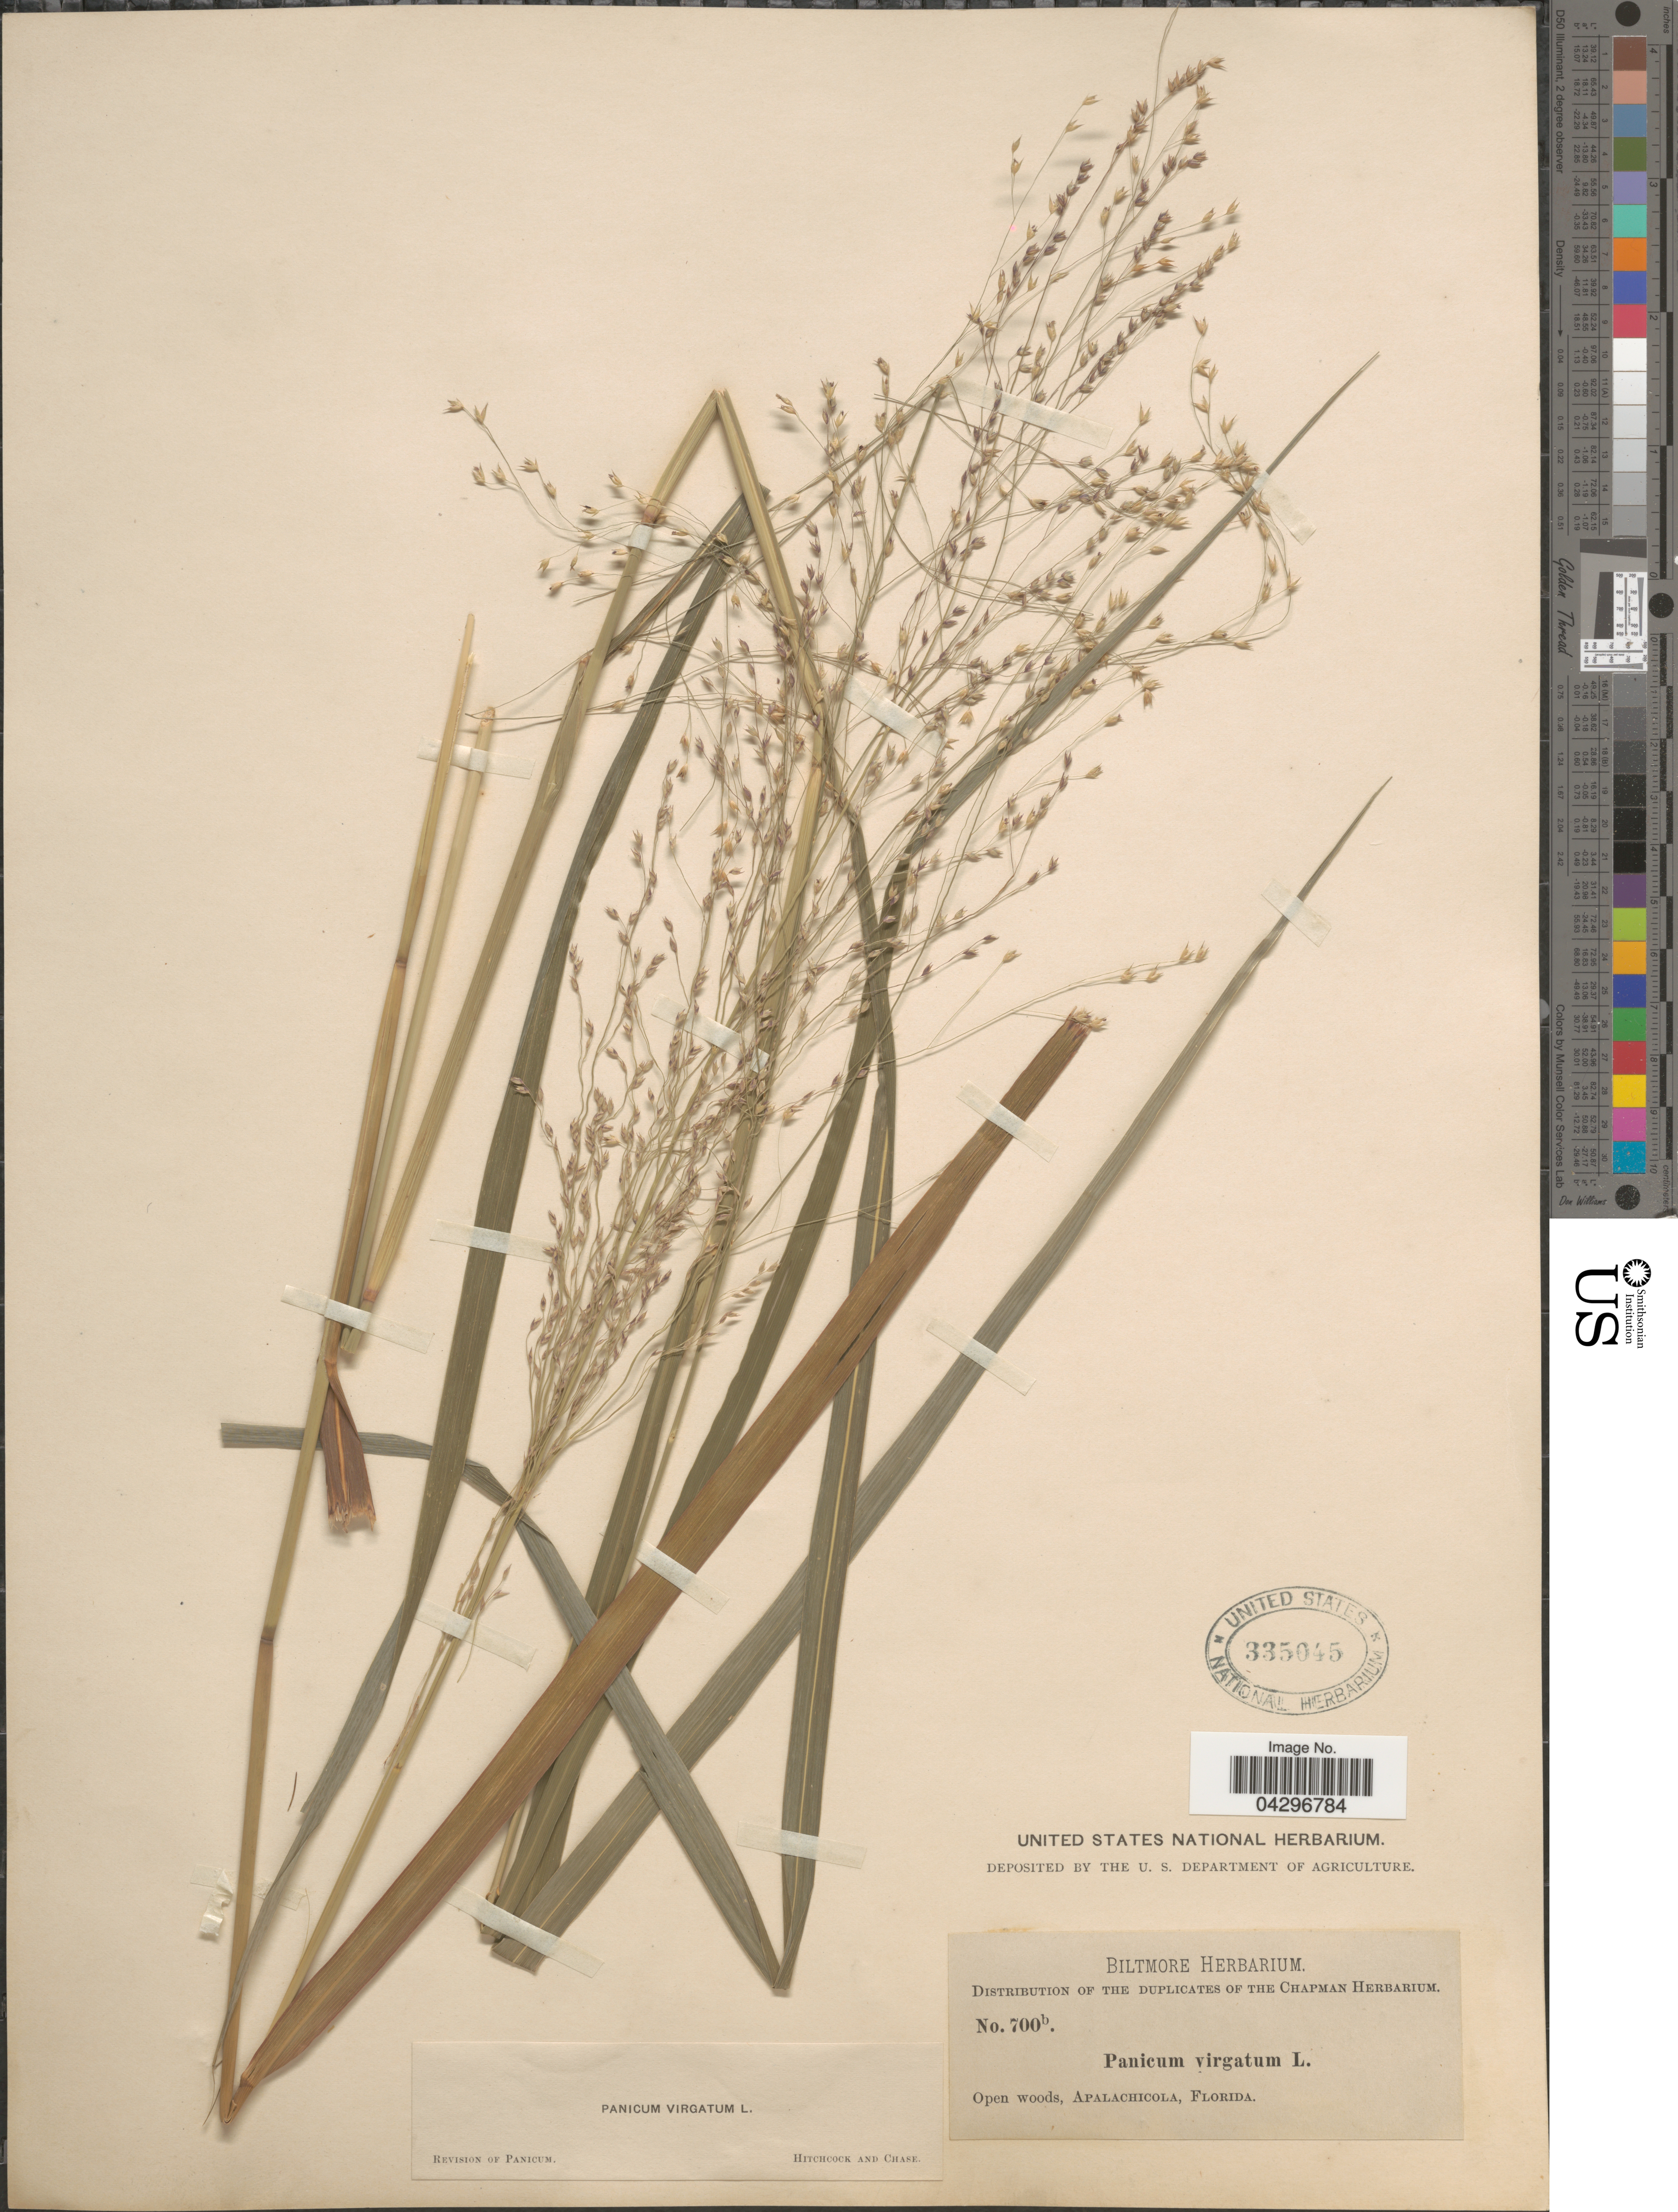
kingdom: Plantae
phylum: Tracheophyta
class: Liliopsida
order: Poales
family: Poaceae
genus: Panicum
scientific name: Panicum virgatum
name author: L.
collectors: ex herb. Biltmore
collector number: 700b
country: United States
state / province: Florida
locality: Open woods, Apalachicola.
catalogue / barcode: US 335045